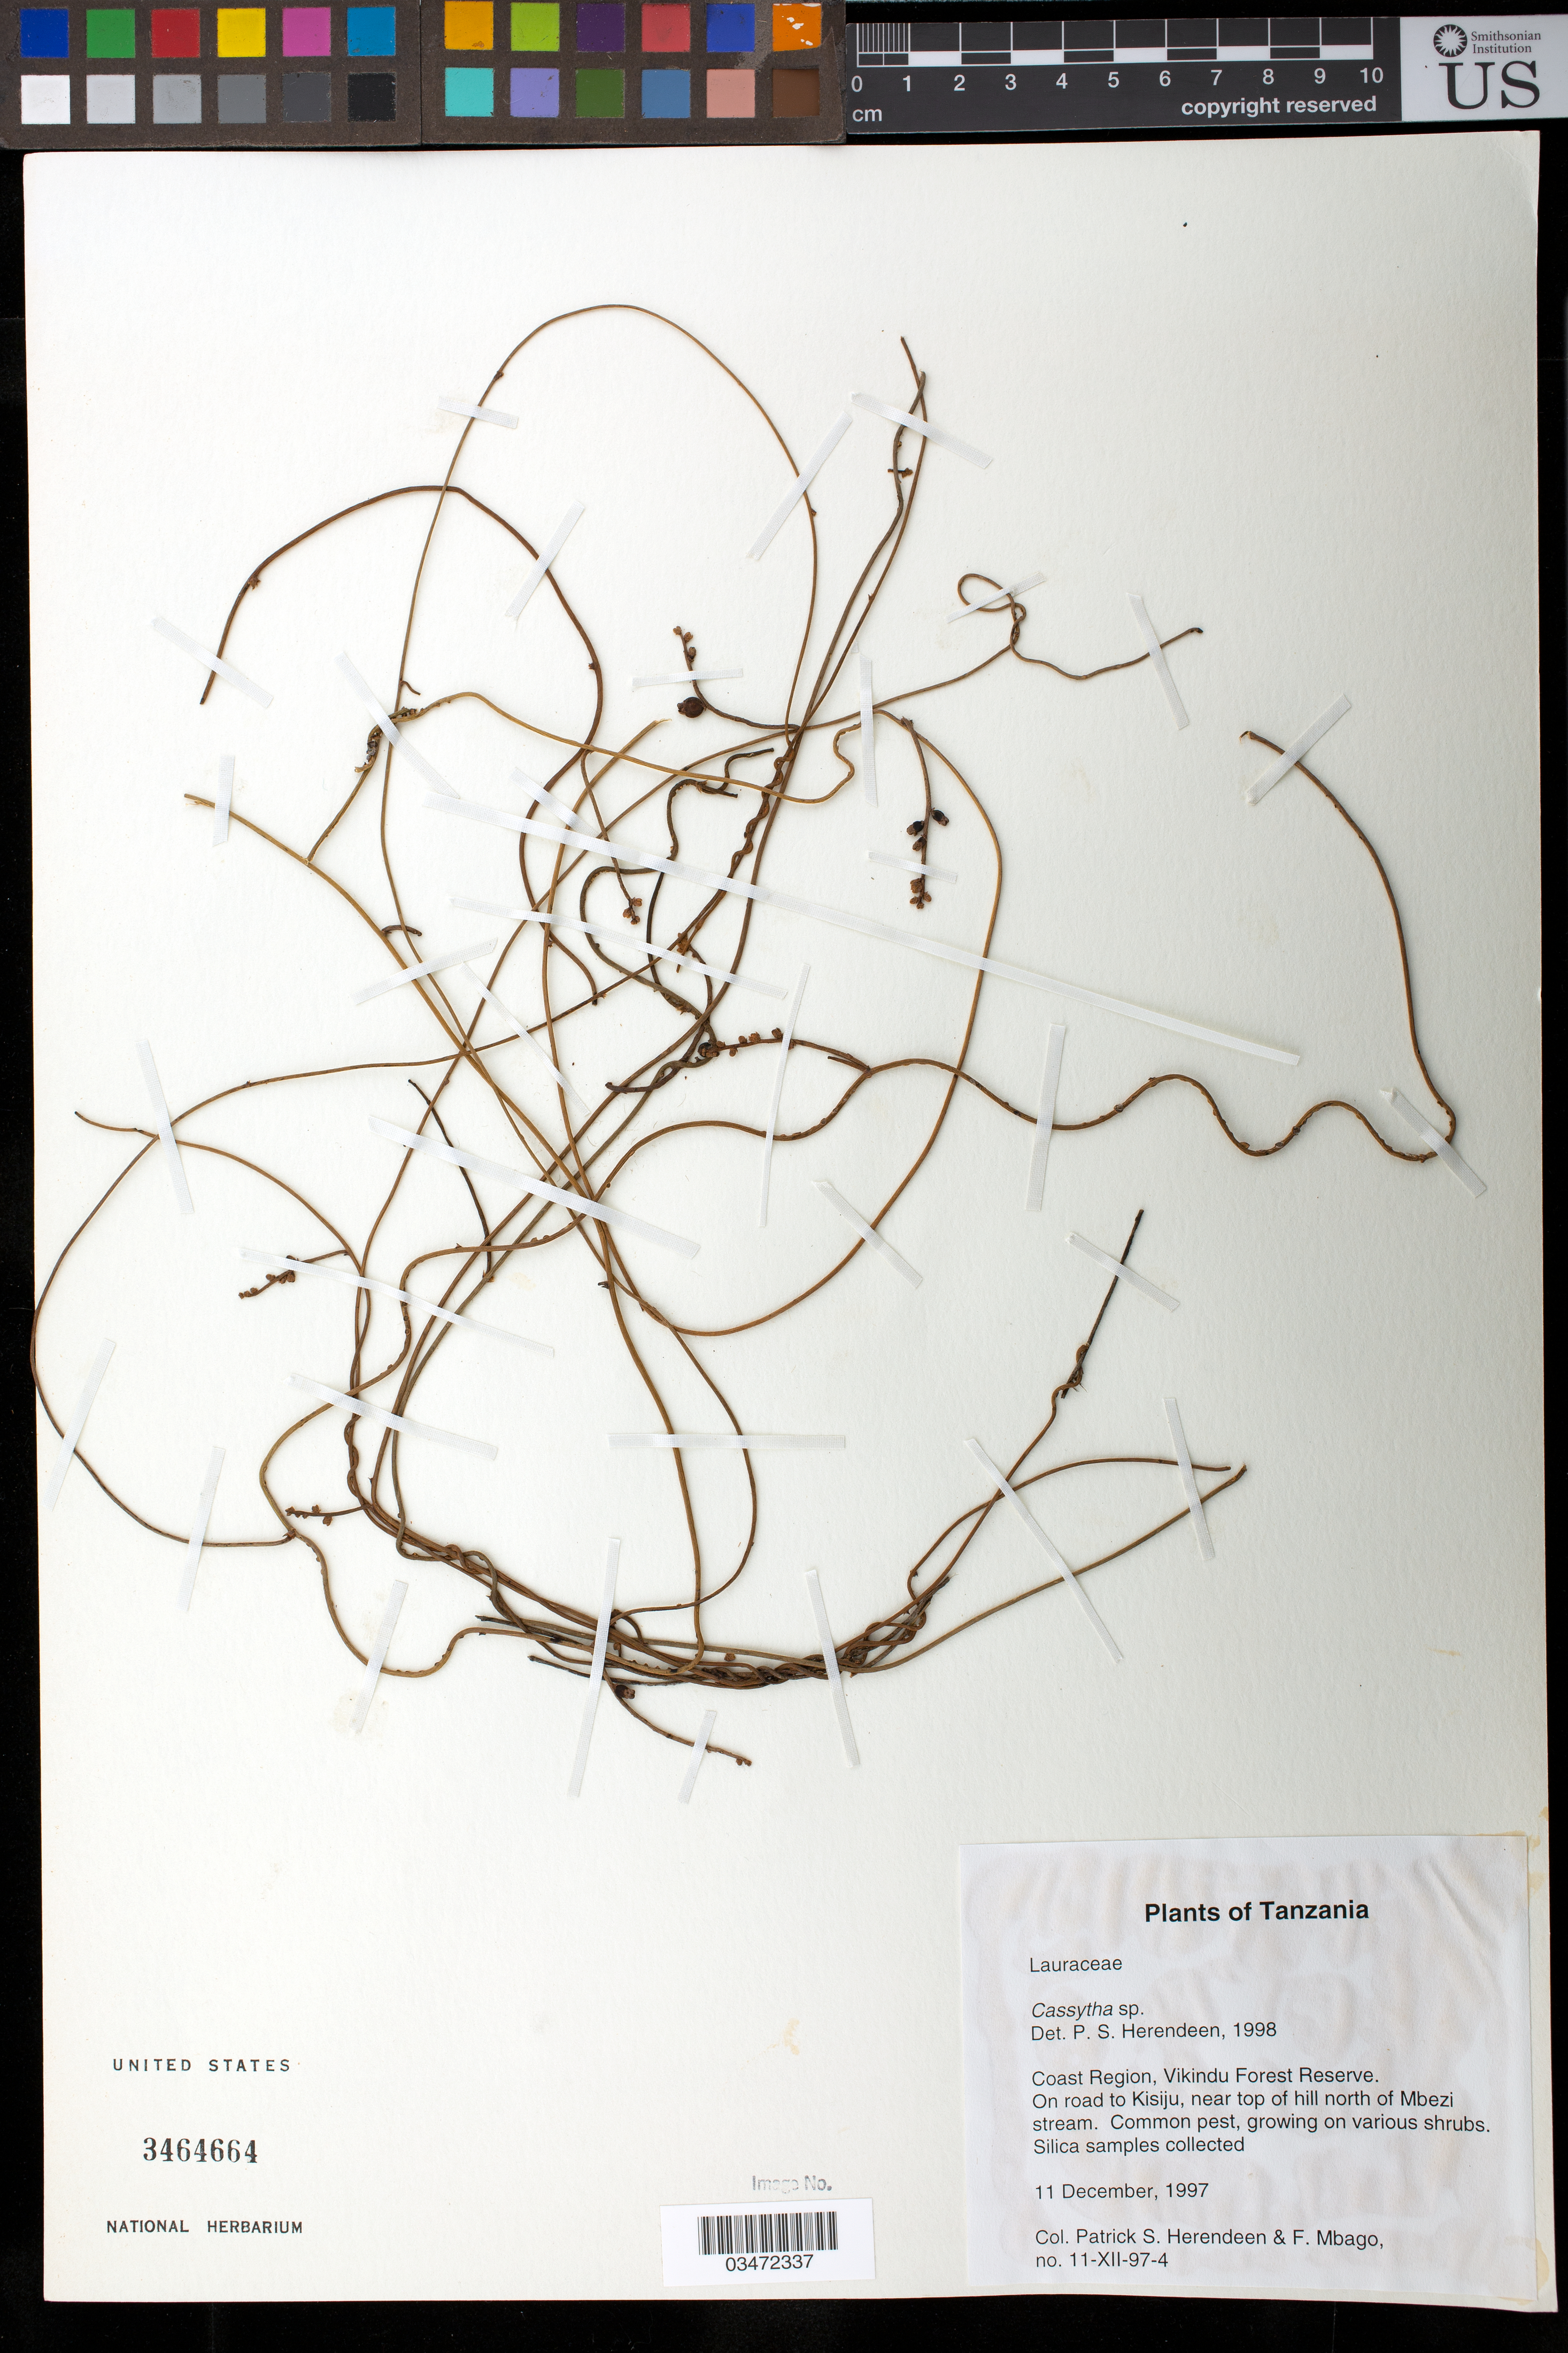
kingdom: Plantae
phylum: Tracheophyta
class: Magnoliopsida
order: Laurales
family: Lauraceae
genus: Cassytha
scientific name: Cassytha sp.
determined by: Herendeen, P. S.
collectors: P. S. Herendeen & F. Mbago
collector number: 11-XII-97-4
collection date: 1997-12-11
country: Tanzania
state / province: Pwani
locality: Coast Regioni, Vikindu Forest Reserve. On road to Kisiju, near top of hill N of Mbezi stream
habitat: Near top of hill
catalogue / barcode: US 3464664